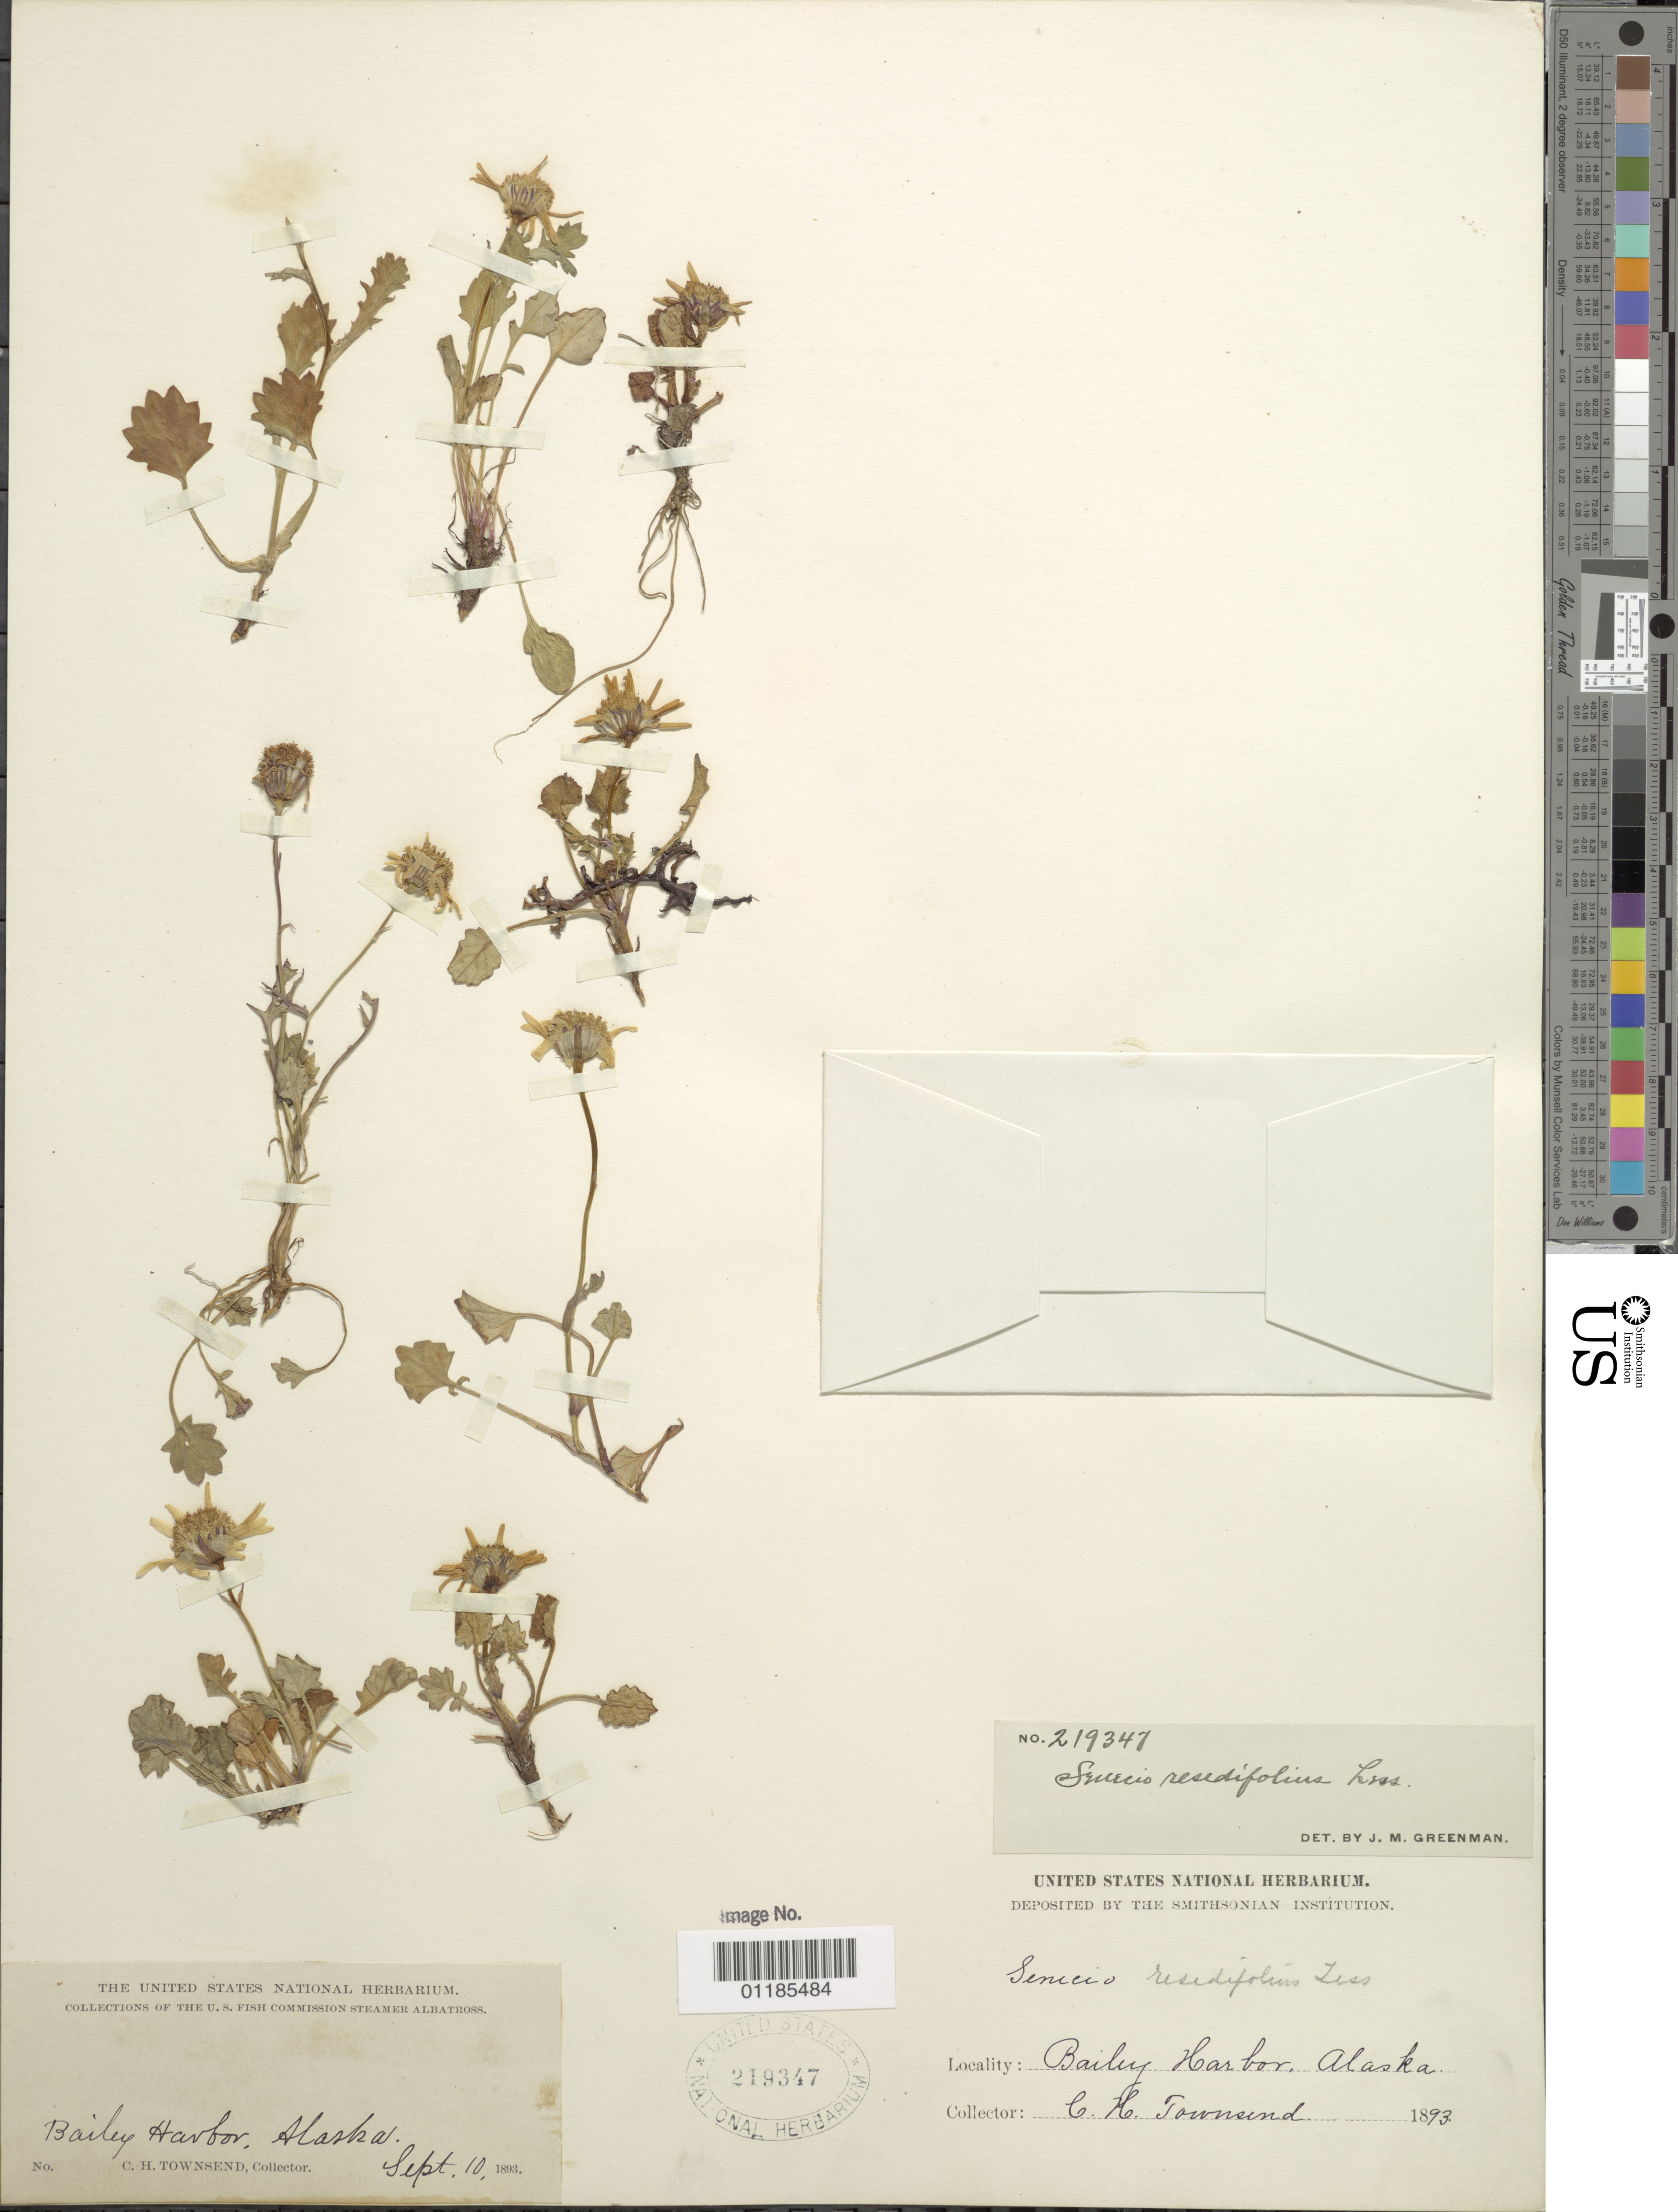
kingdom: Plantae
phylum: Tracheophyta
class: Magnoliopsida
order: Asterales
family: Asteraceae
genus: Packera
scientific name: Packera heterophylla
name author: (Fisch.) E. Wiebe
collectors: C. H. Townsend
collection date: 1893-09-10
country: United States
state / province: Alaska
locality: Baily Harbor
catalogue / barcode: US 219347